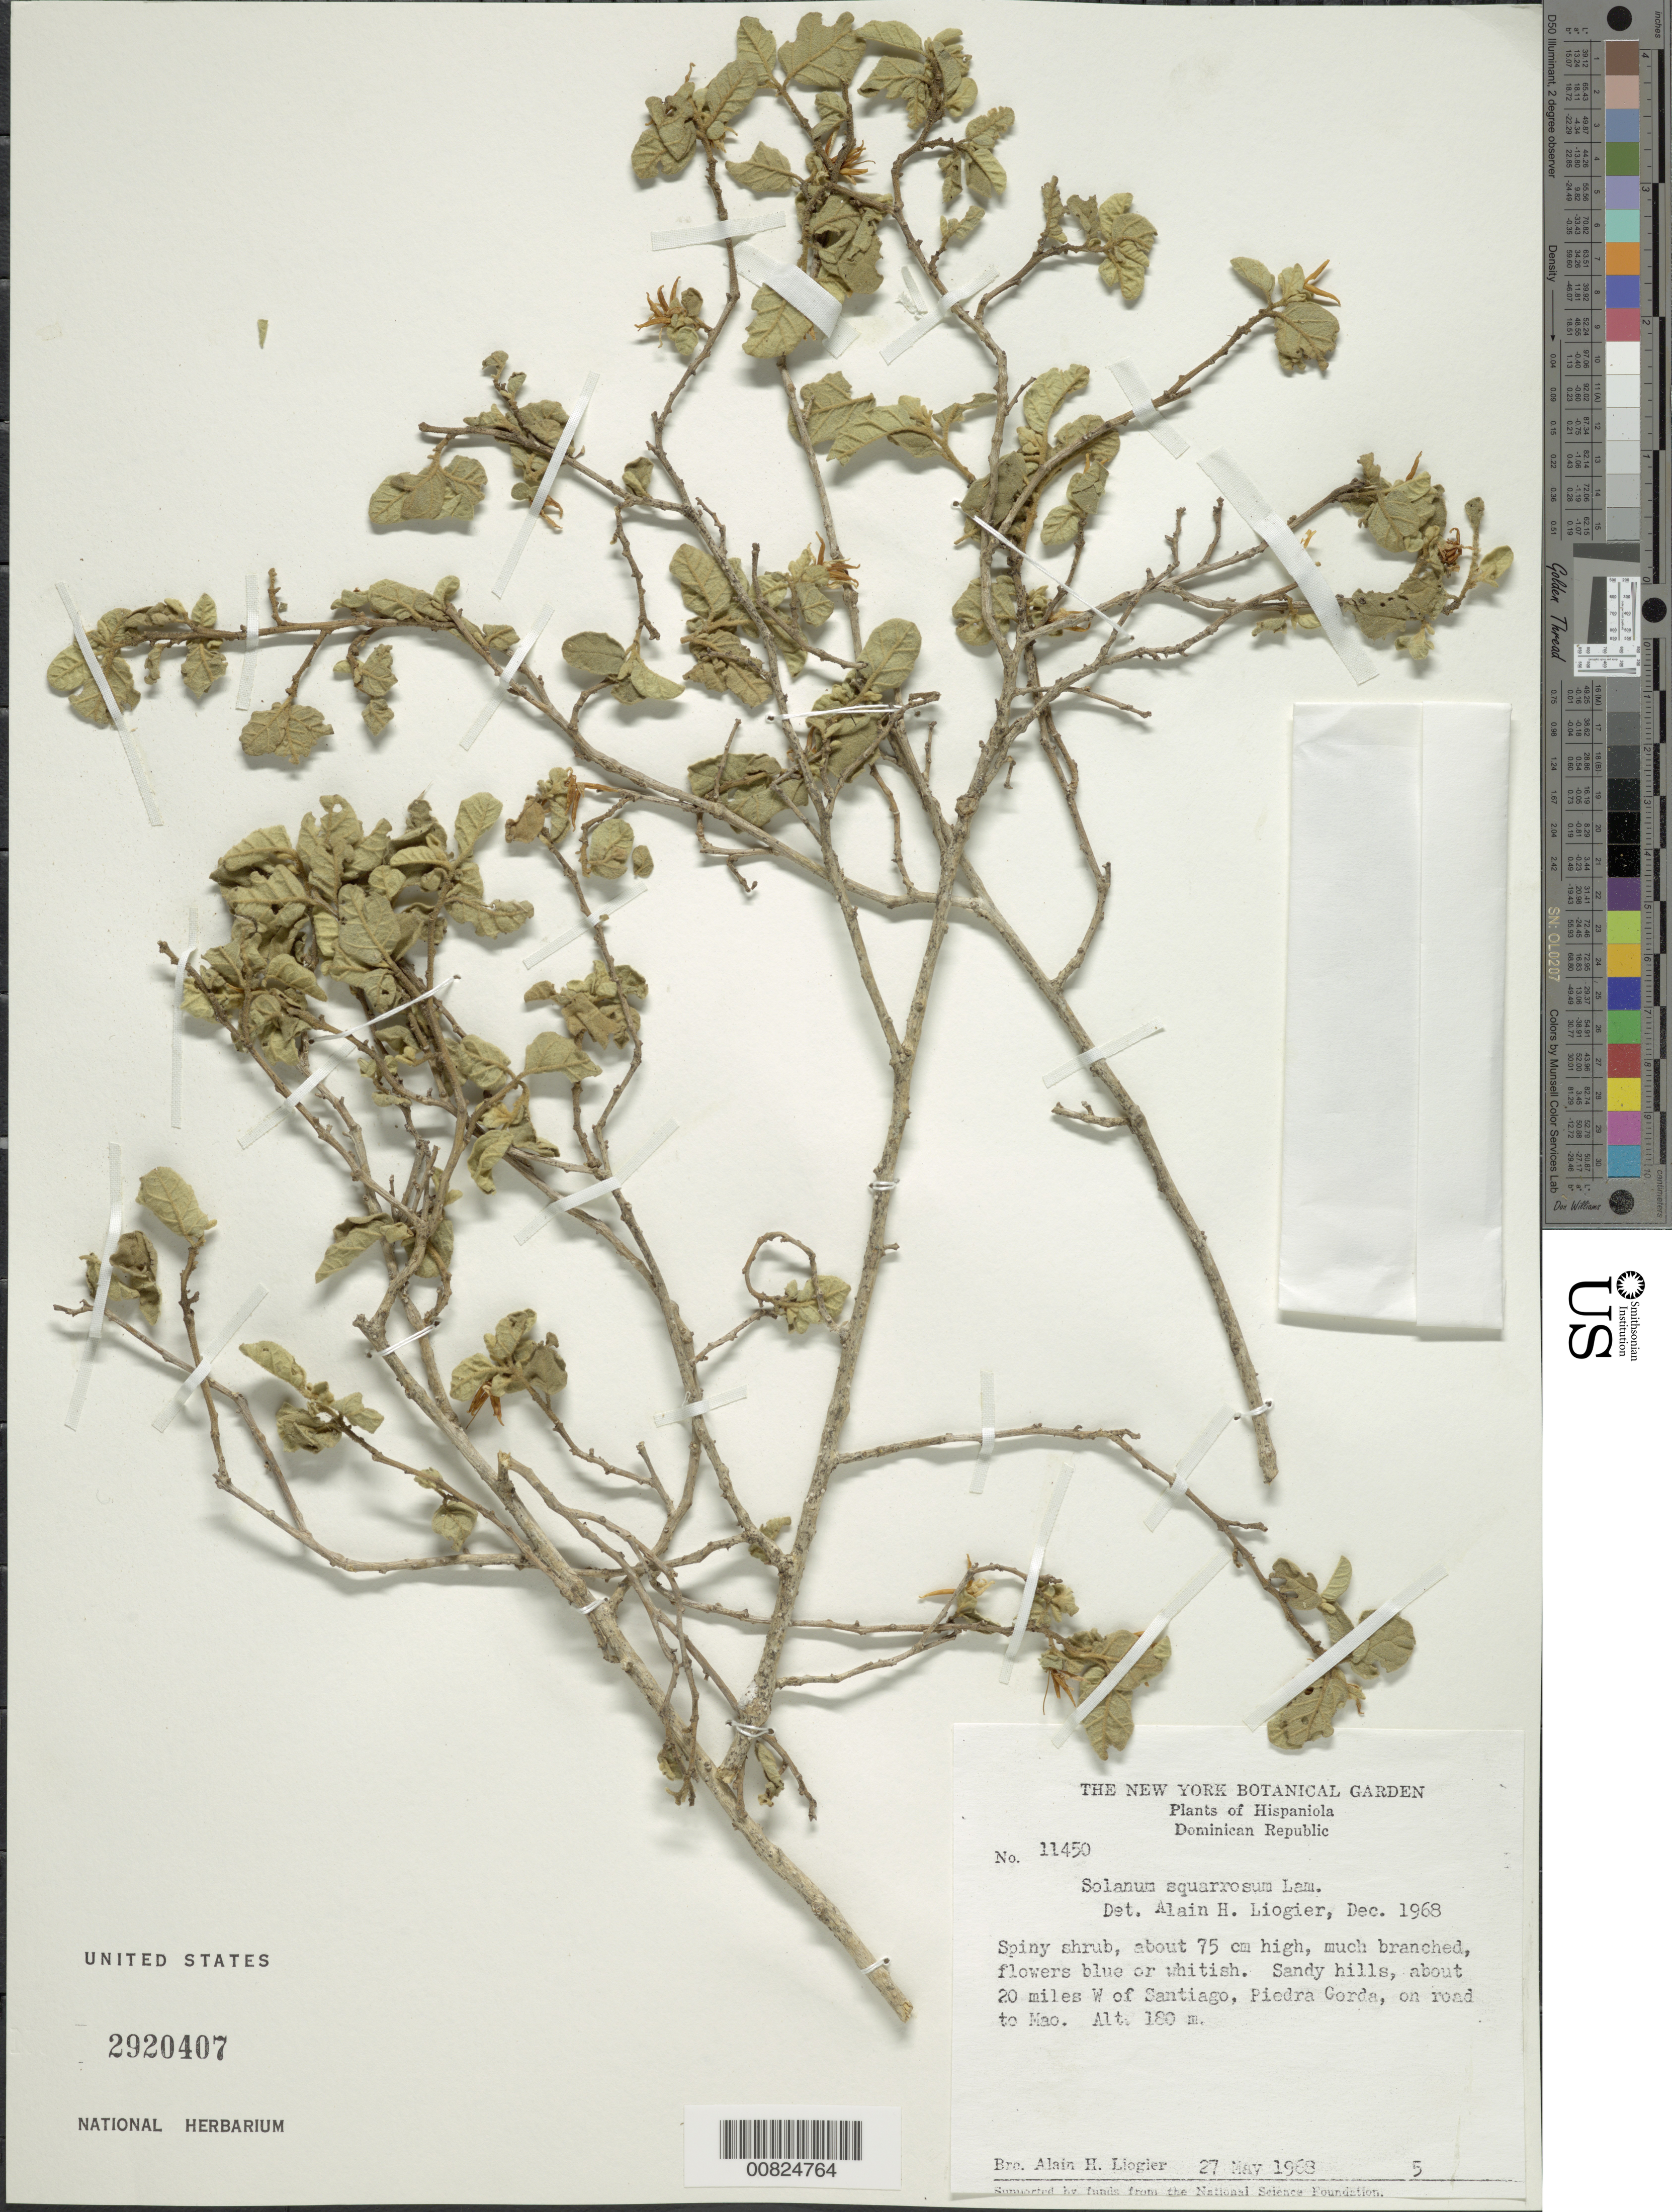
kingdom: Plantae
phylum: Tracheophyta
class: Magnoliopsida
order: Solanales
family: Solanaceae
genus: Solanum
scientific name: Solanum squarrosum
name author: O.E. Schulz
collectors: A. H. Liogier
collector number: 11450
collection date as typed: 27 May 1968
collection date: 1968-05-27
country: Dominican Republic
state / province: Santiago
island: Hispaniola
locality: About 20 miles W of Santiago, Piedra Gorda, on road to Mao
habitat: Sandy hills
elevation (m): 180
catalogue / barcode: US 2920407